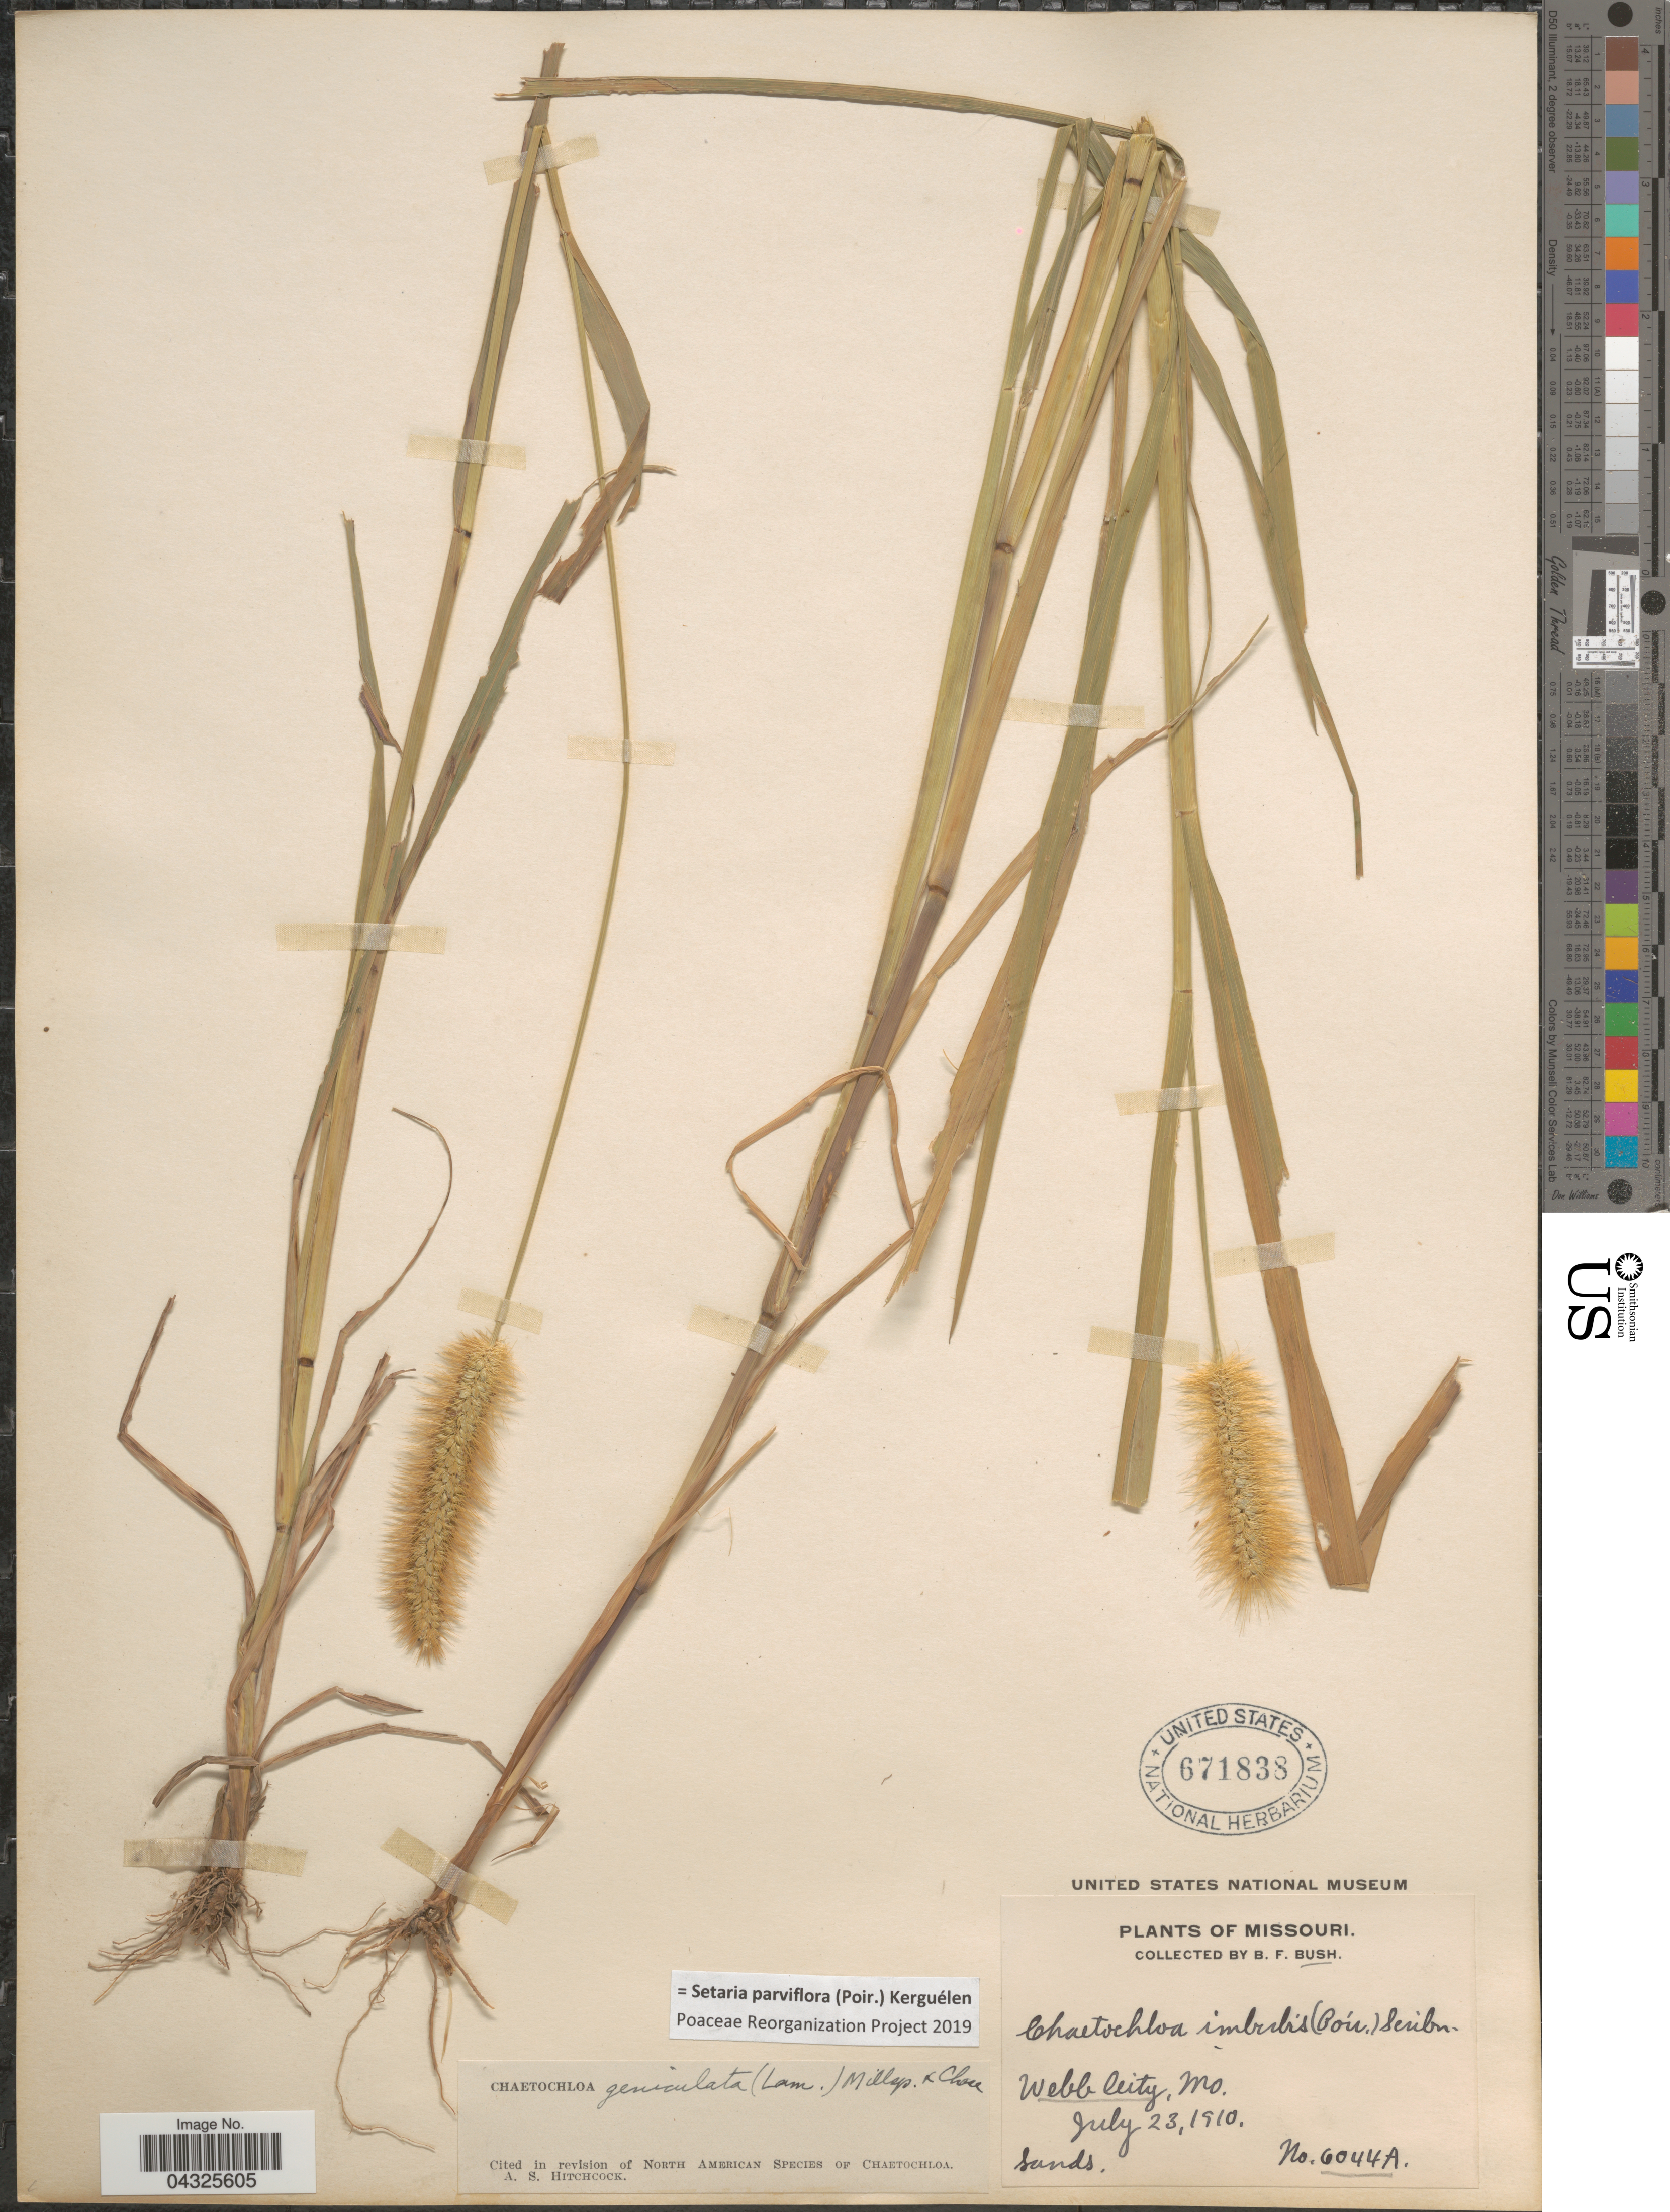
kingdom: Plantae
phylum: Tracheophyta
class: Liliopsida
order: Poales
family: Poaceae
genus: Setaria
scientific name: Setaria parviflora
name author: (Poir.) Kerguélen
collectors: B. F. Bush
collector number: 6044A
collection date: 1910-07-23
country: United States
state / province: Missouri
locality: Webb City.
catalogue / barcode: US 671838